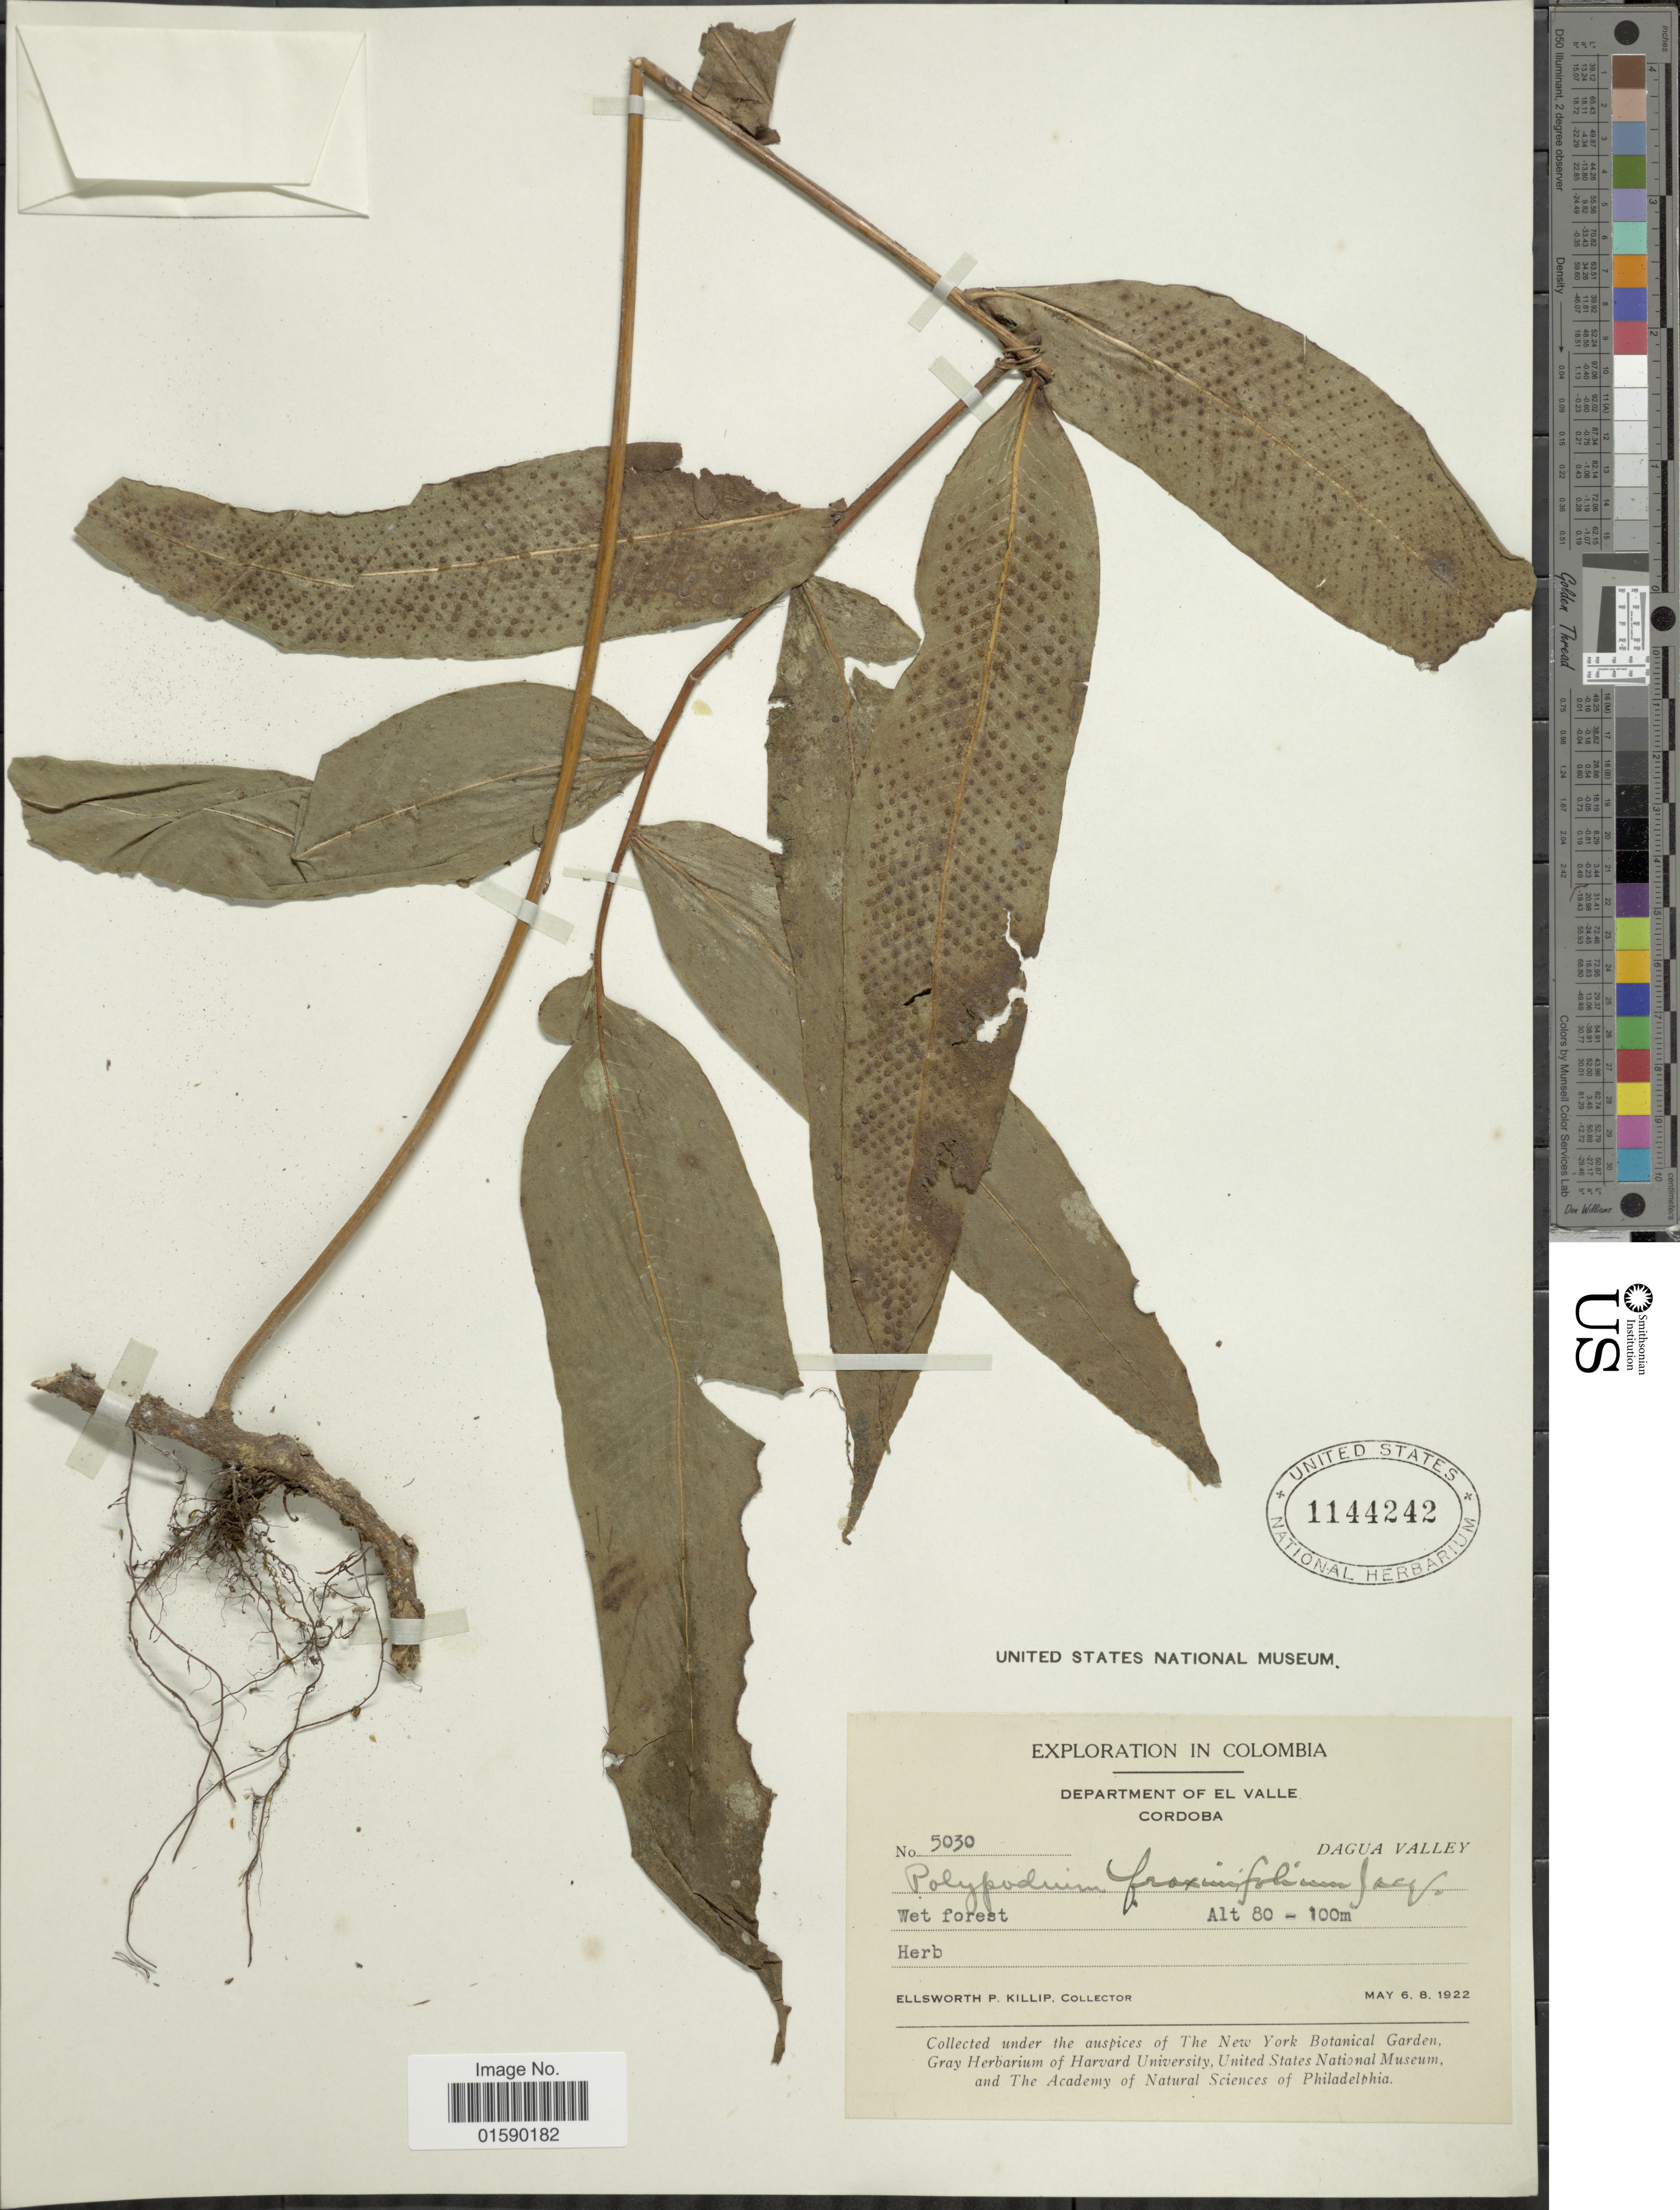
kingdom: Plantae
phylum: Tracheophyta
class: Polypodiopsida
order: Polypodiales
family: Polypodiaceae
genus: Aglaomorpha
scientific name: Aglaomorpha heraclea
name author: (Kunze) Copel.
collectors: E. P. Killip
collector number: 5030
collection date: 1922-05-06/1922-05-08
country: Colombia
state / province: Valle del Cauca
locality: Colombia, Department of El Valle, Cordoba, Dagua Valley.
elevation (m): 80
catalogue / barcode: US 1144242